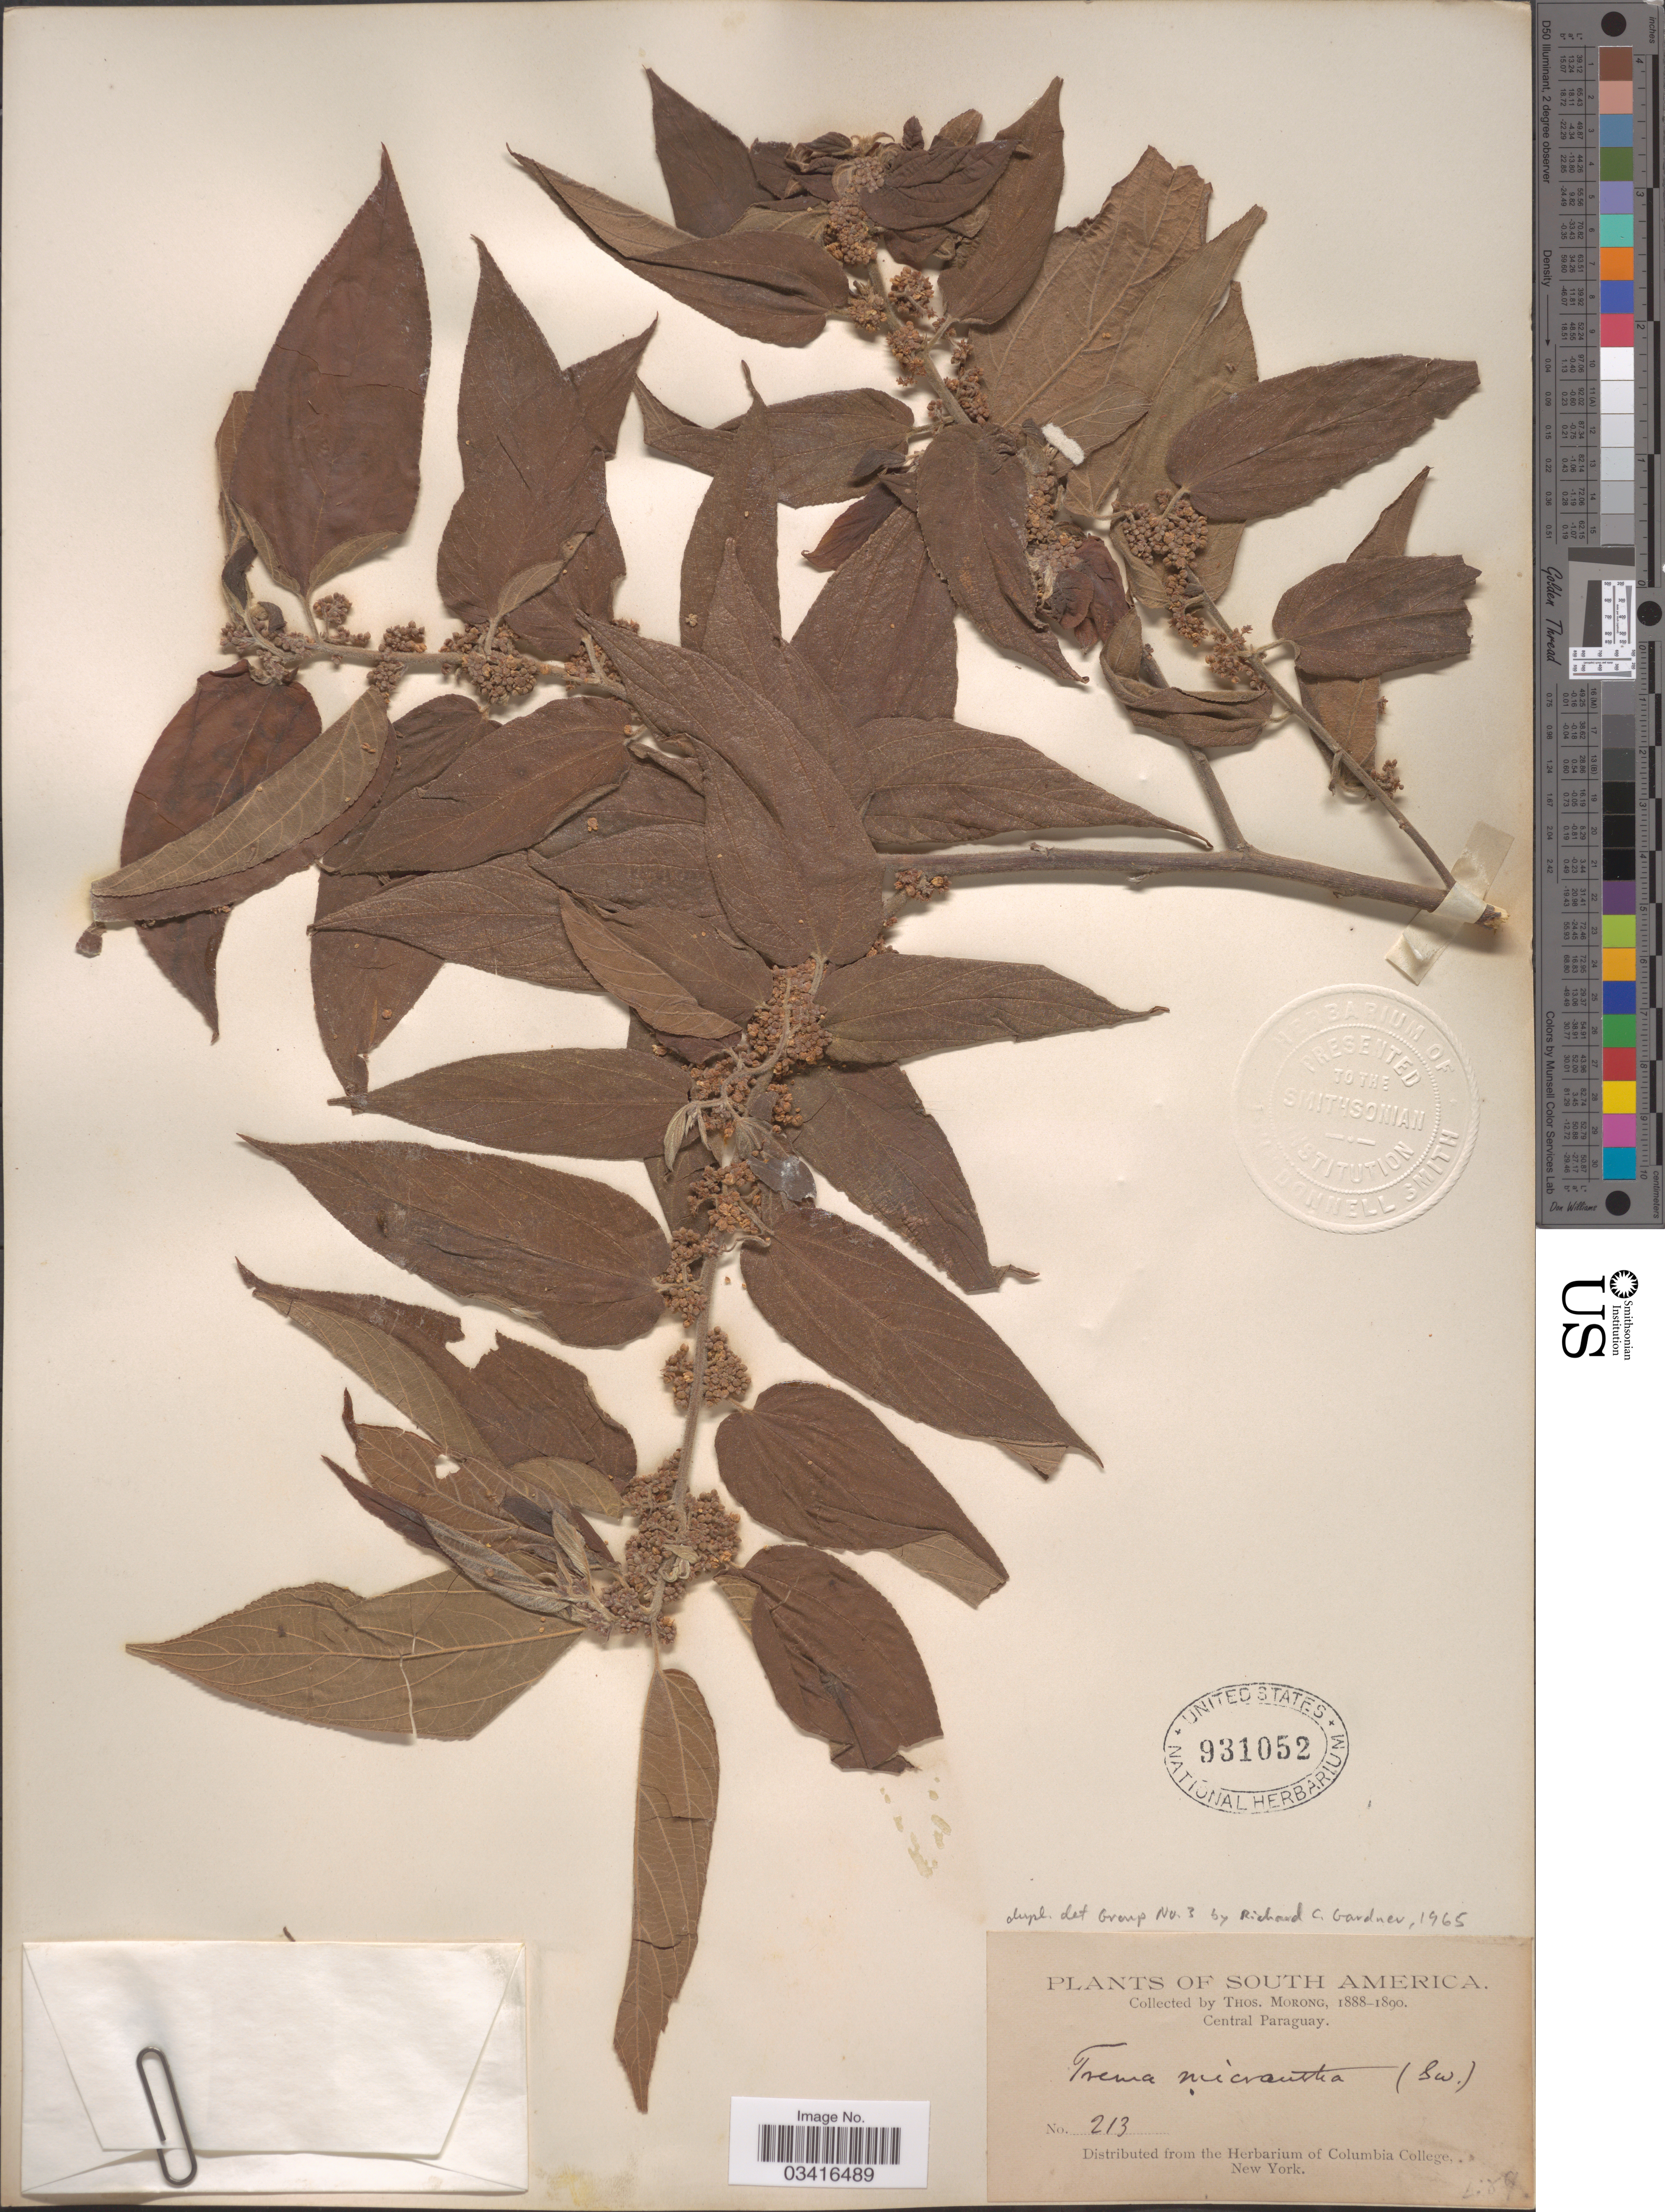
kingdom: Plantae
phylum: Tracheophyta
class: Magnoliopsida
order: Rosales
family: Cannabaceae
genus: Trema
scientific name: Trema micranthum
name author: (L.) Blume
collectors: ex herb. T. Morong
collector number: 213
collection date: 1888/1890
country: Paraguay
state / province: Central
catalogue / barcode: US 931052